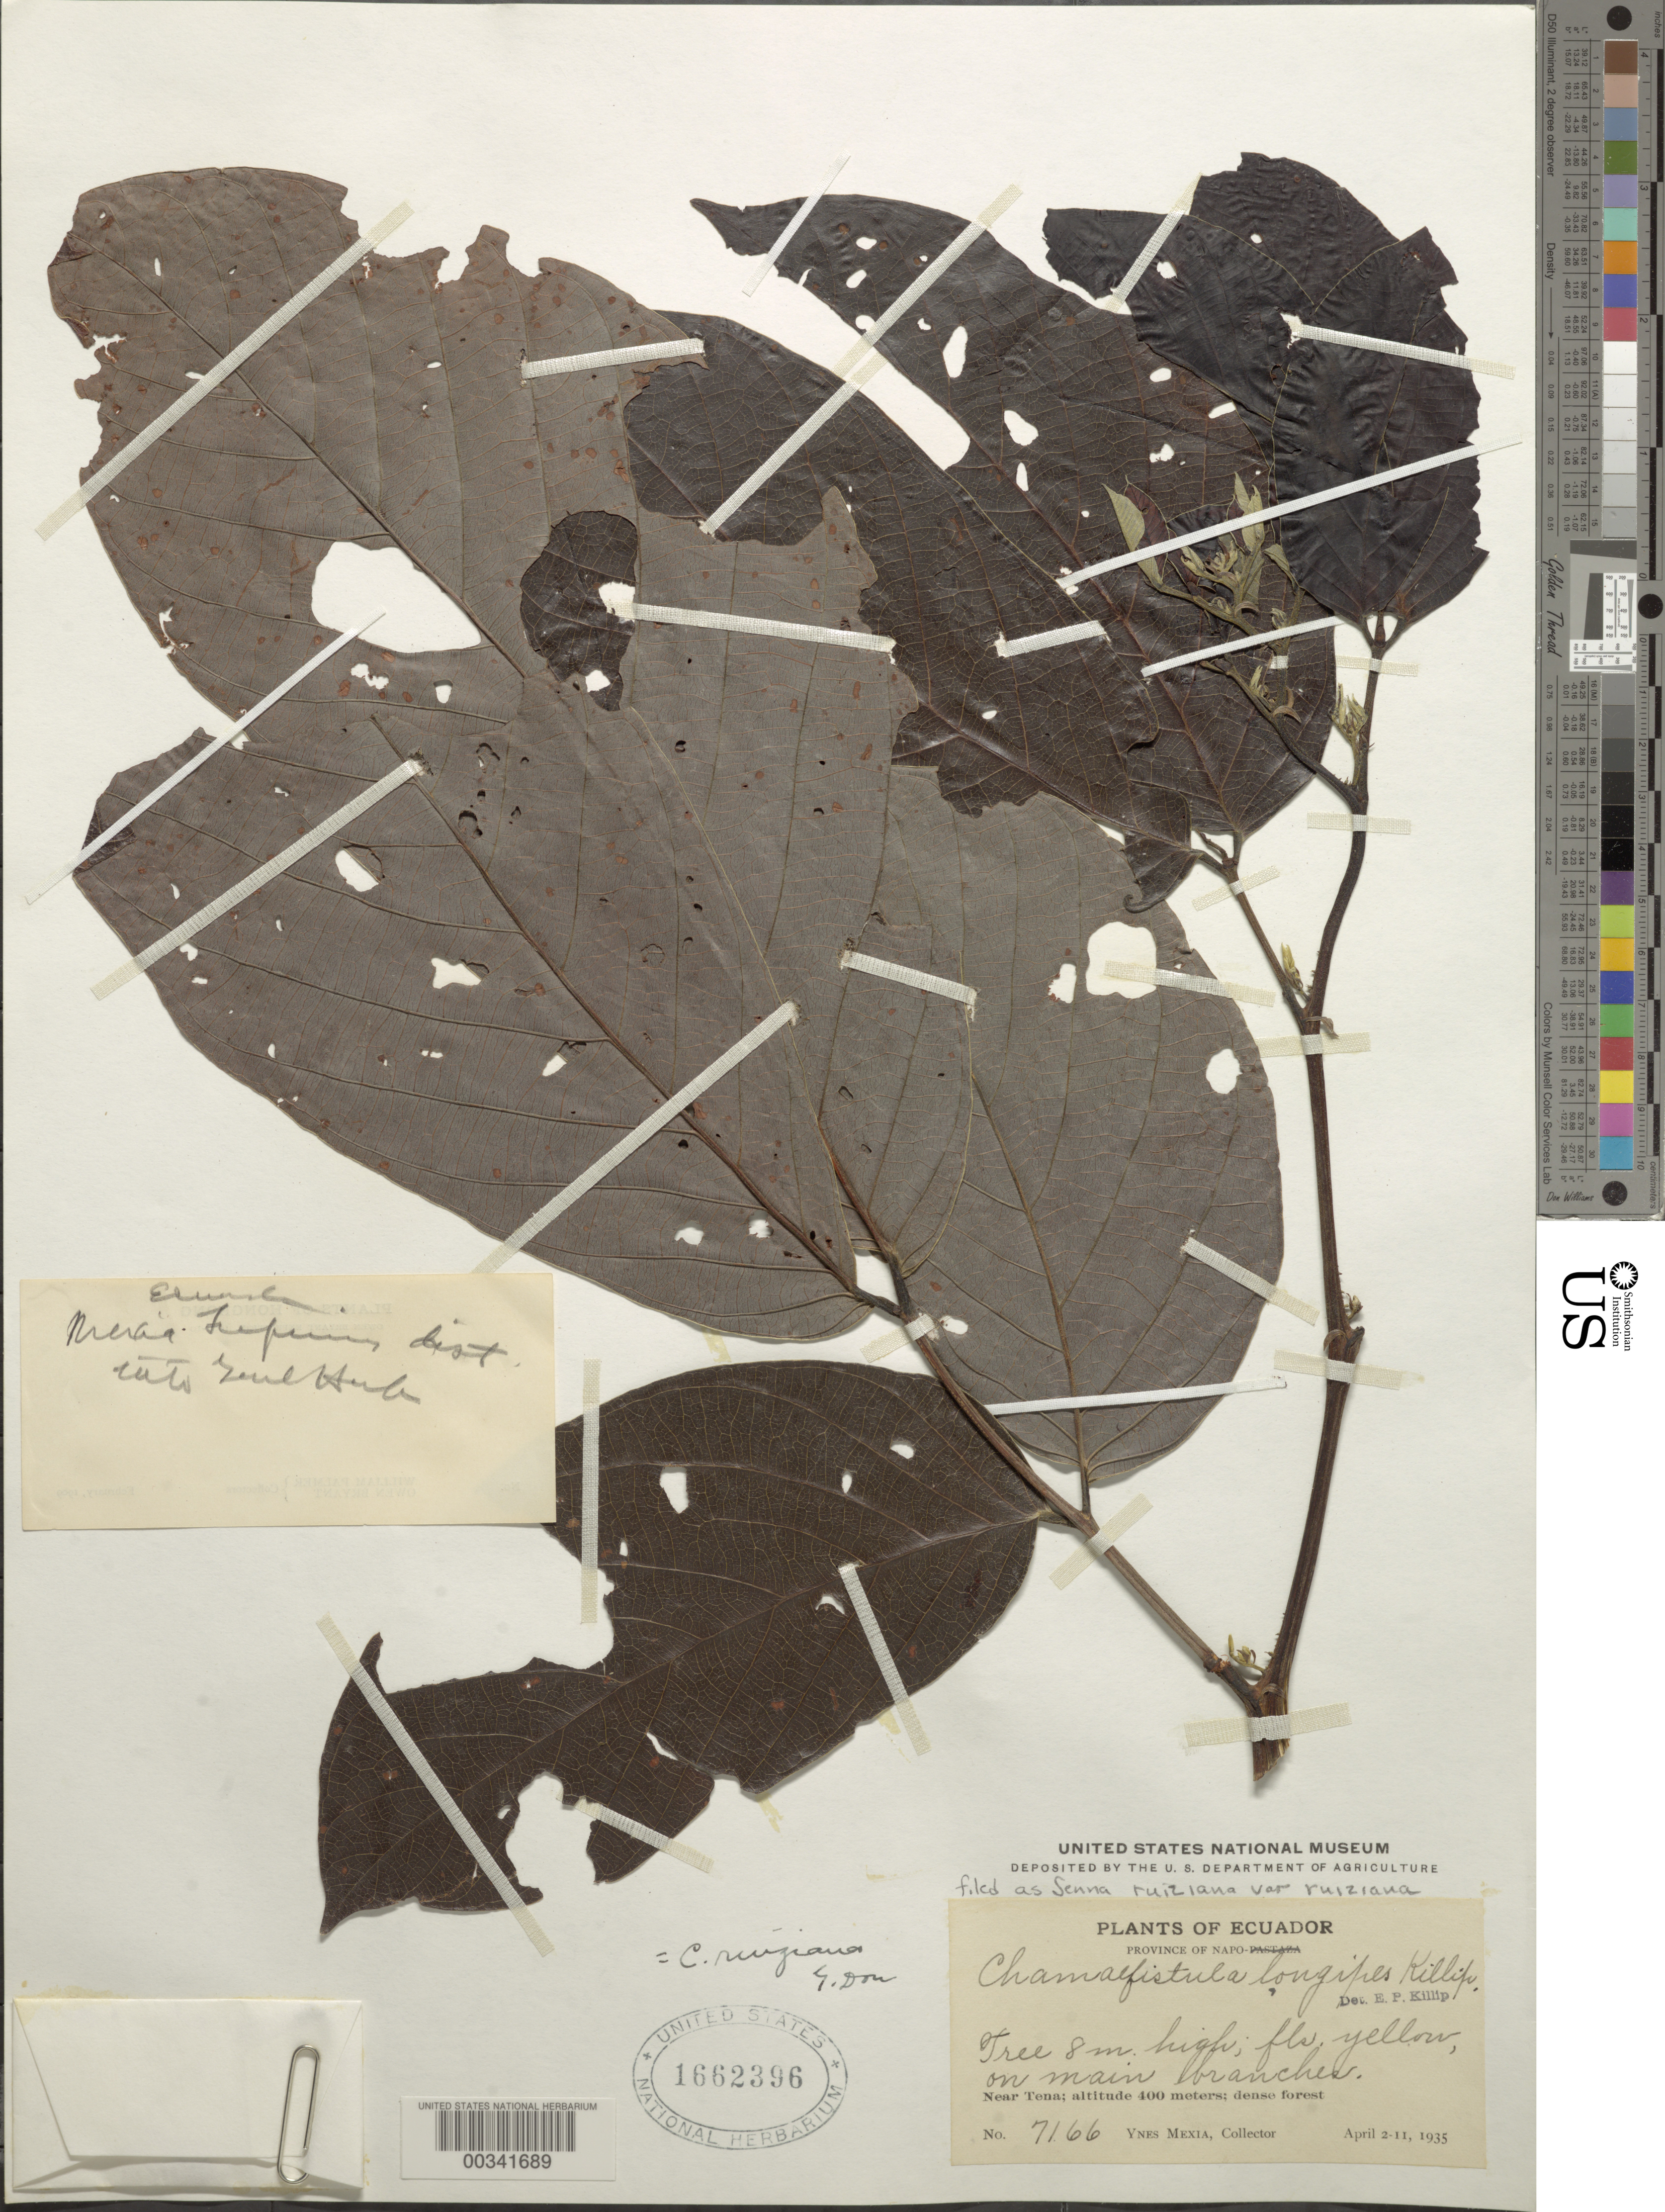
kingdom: Plantae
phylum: Tracheophyta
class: Magnoliopsida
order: Fabales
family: Fabaceae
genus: Senna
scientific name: Senna ruiziana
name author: (G. Don) H.S. Irwin & Barneby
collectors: Y. Mexia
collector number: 7166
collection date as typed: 02 Apr 1935 to 11 Apr 1935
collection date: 1935-04-02/1935-04-11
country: Ecuador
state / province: Napo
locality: Near Tenargenes del Rio mocoa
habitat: Dense forest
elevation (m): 400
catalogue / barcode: US 1662396